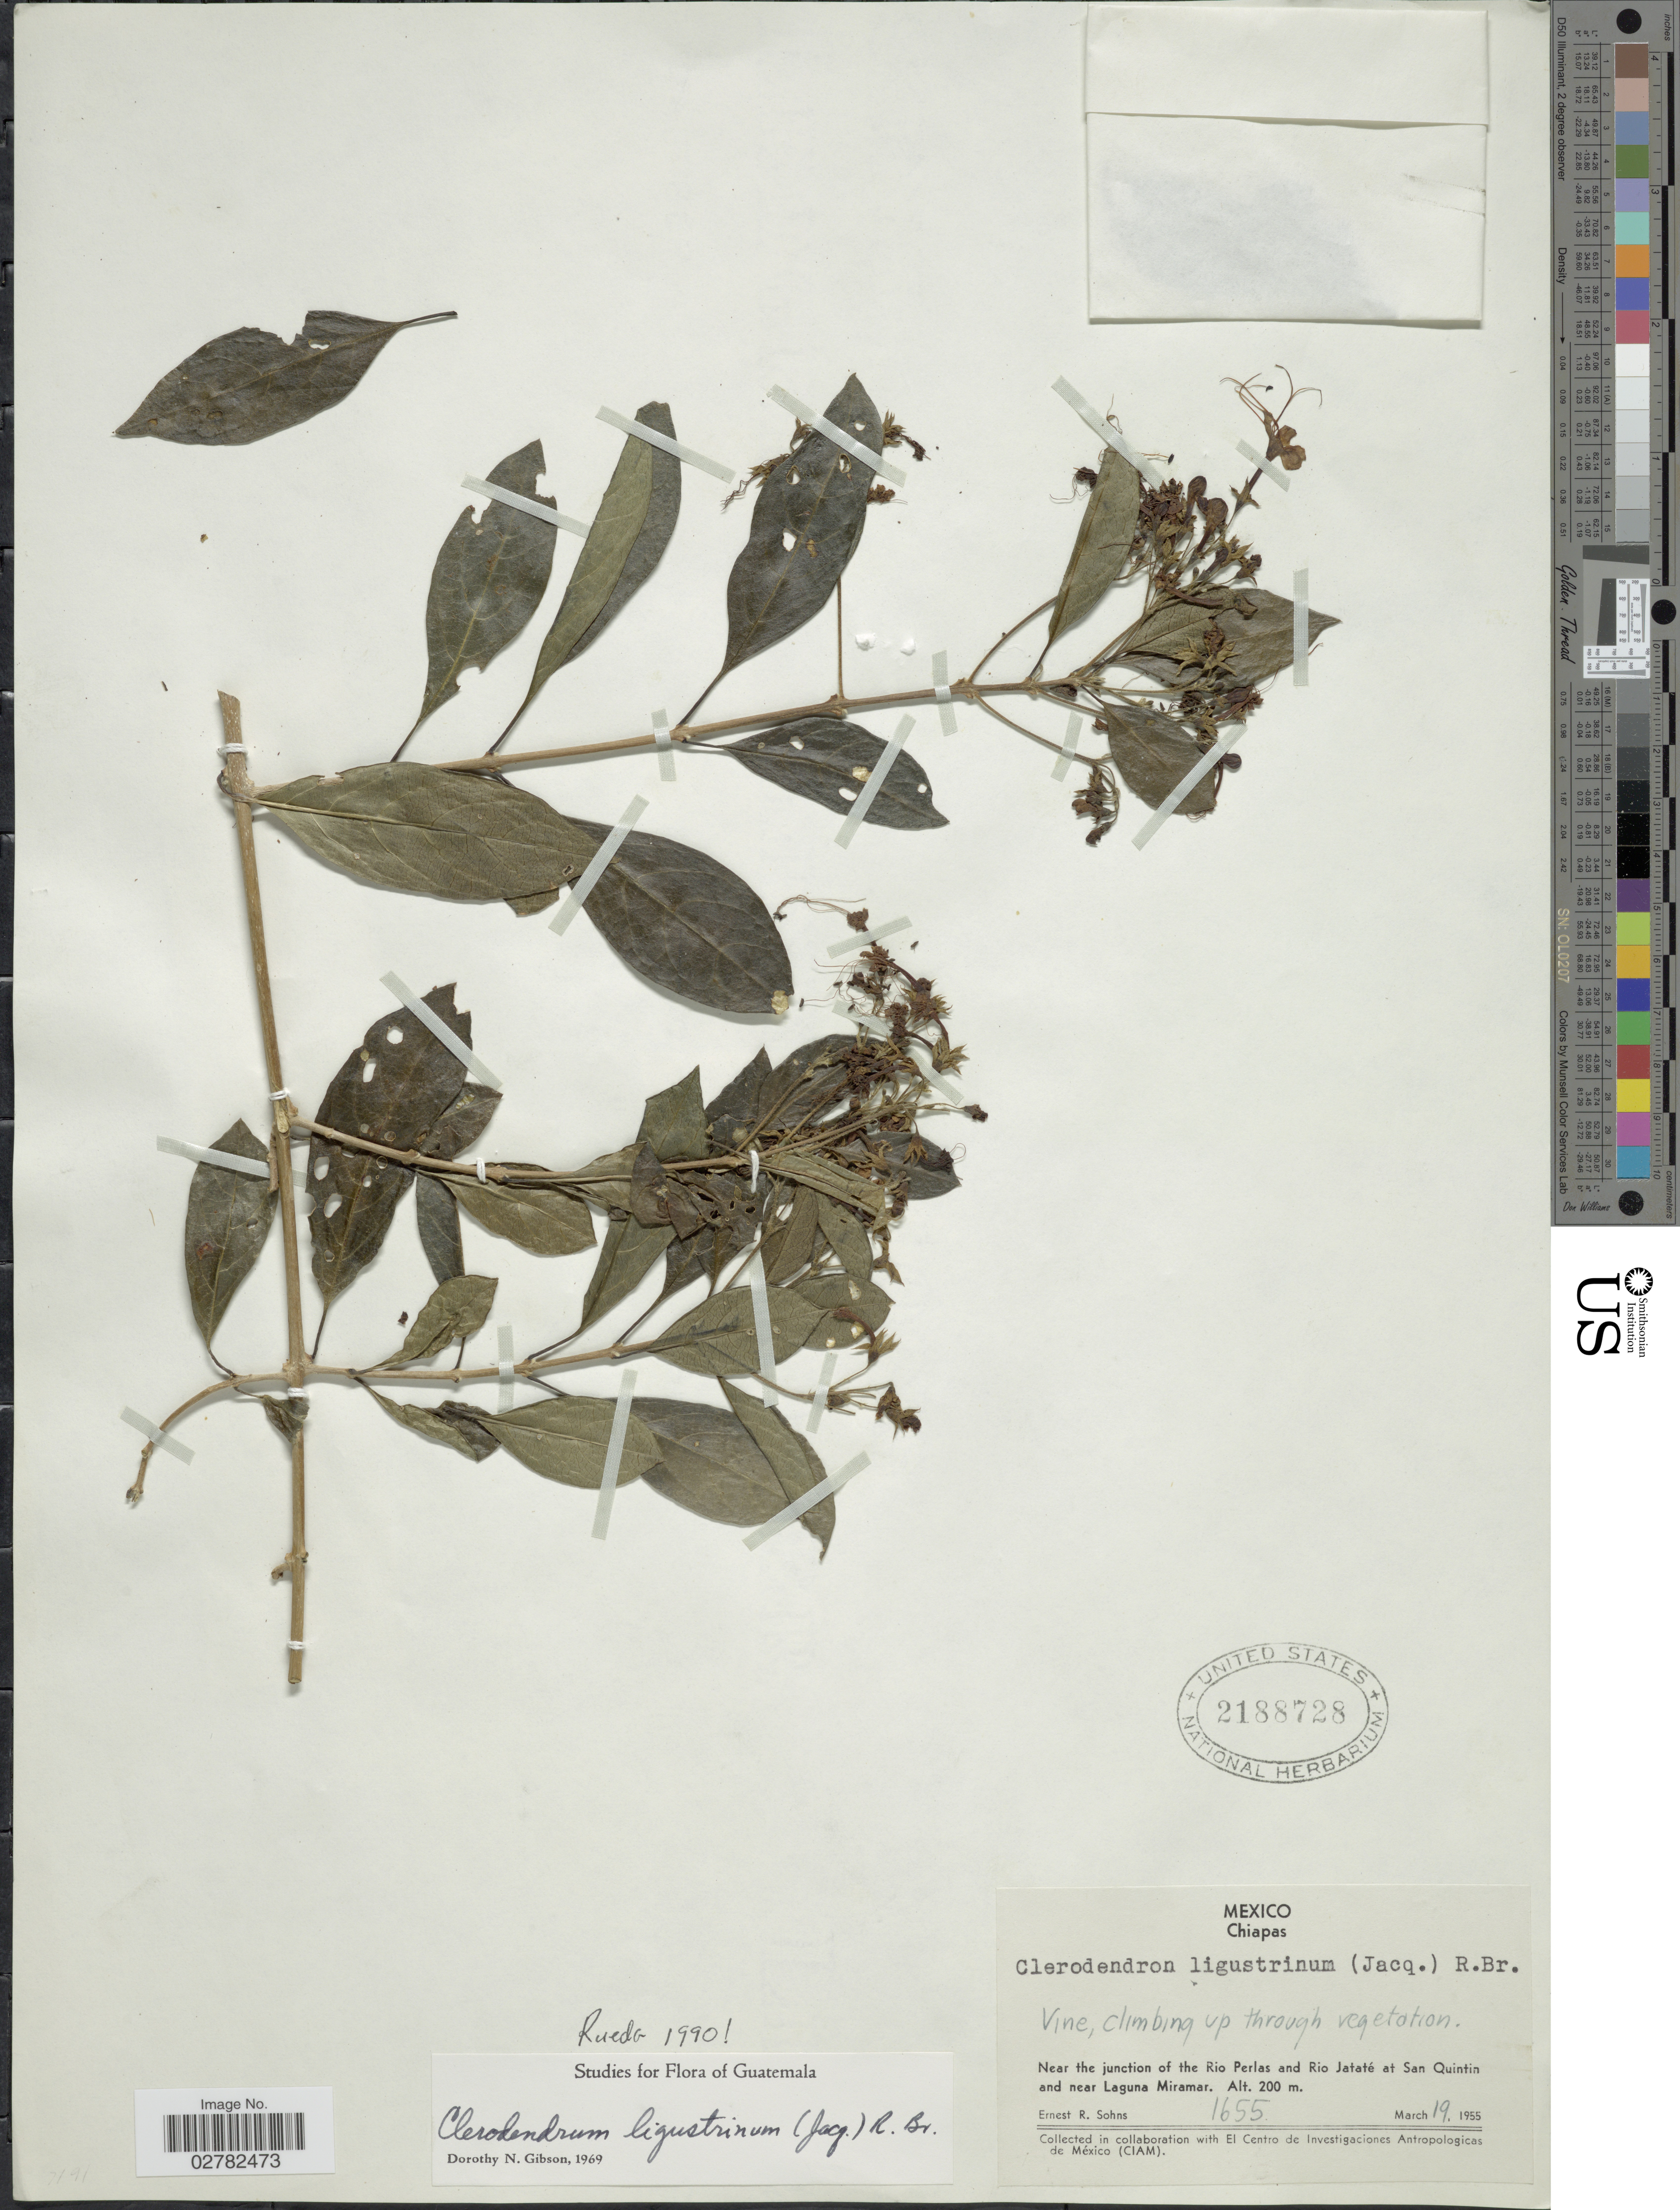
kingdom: Plantae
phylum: Tracheophyta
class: Magnoliopsida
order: Lamiales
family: Lamiaceae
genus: Clerodendrum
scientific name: Clerodendrum ligustrinum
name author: (Jacq.) R. Br.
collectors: E. R. Sohns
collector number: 1655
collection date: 1955-03-19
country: Mexico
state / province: Chiapas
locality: Near the junction of the Rio Perlas and Rio Jataté at San Quintin and near Laguna Miramar.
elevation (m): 200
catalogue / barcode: US 2188728